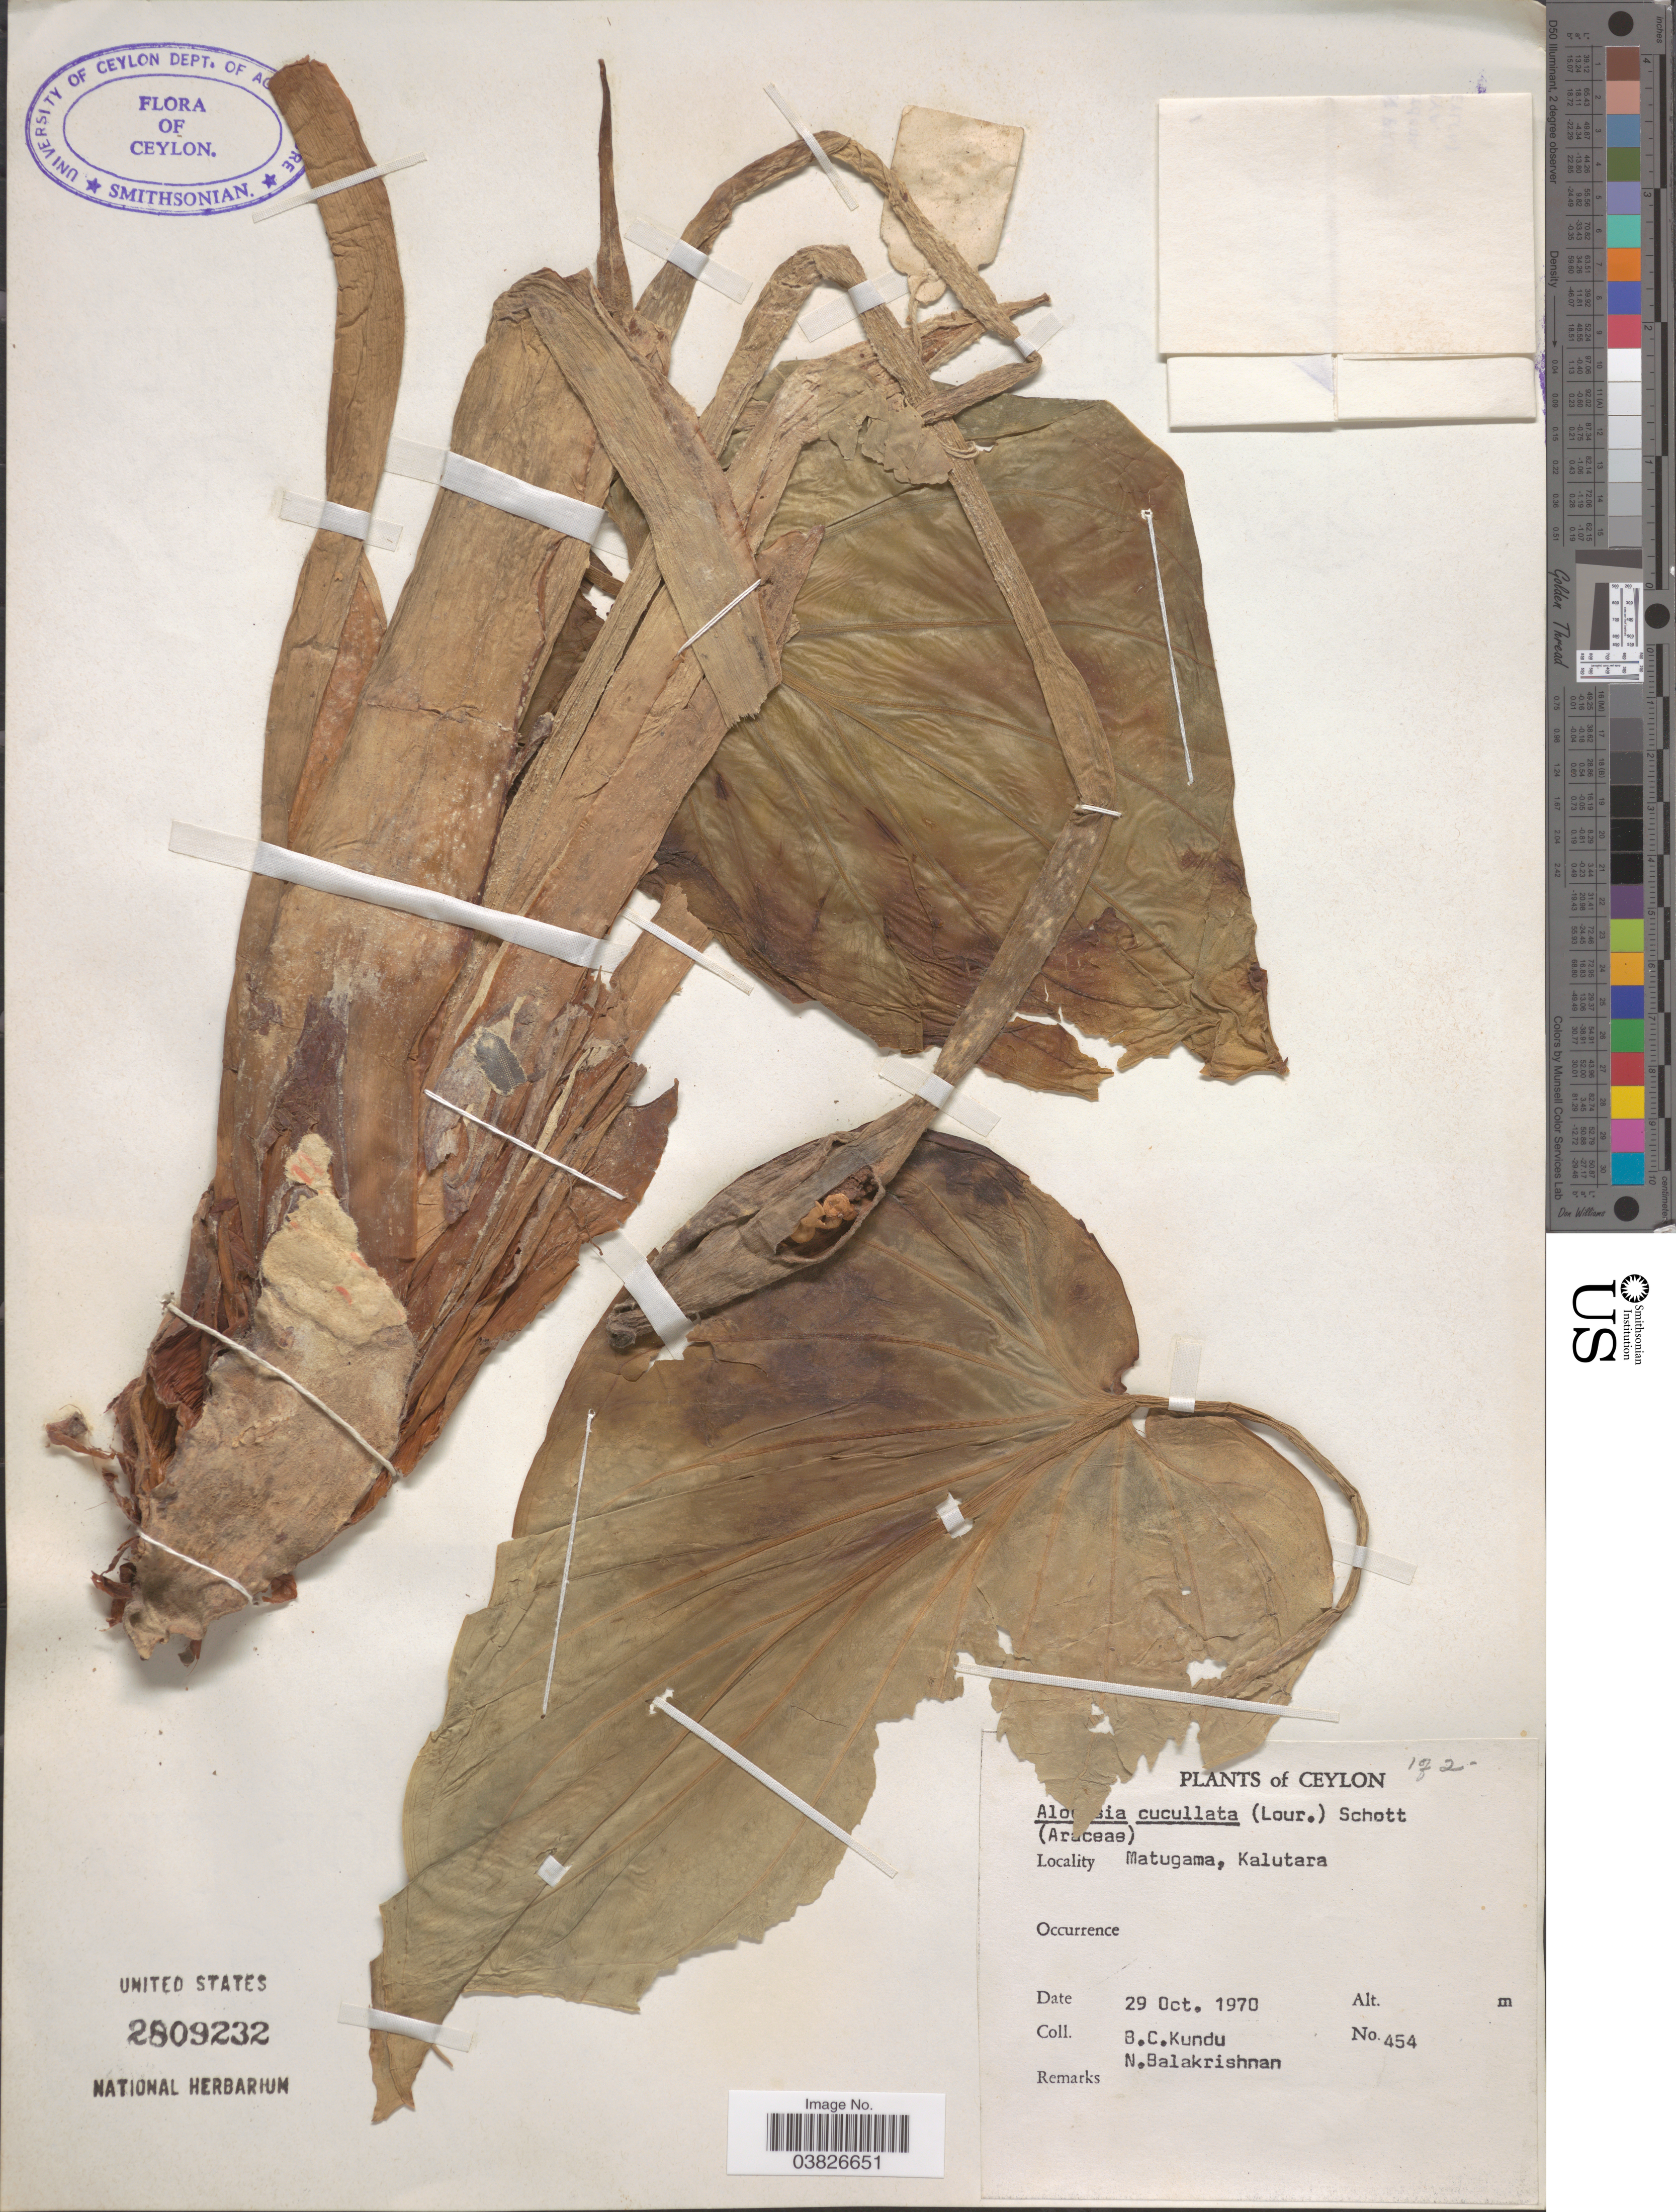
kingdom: Plantae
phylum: Tracheophyta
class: Liliopsida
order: Alismatales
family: Araceae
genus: Alocasia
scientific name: Alocasia cucullata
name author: (Lour.) G. Don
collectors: B. C. Kundu & N. Balakrishnan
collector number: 454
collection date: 1970-10-29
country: Sri Lanka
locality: Ceylon. Matugama, Kalutara.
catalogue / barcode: US 2809232